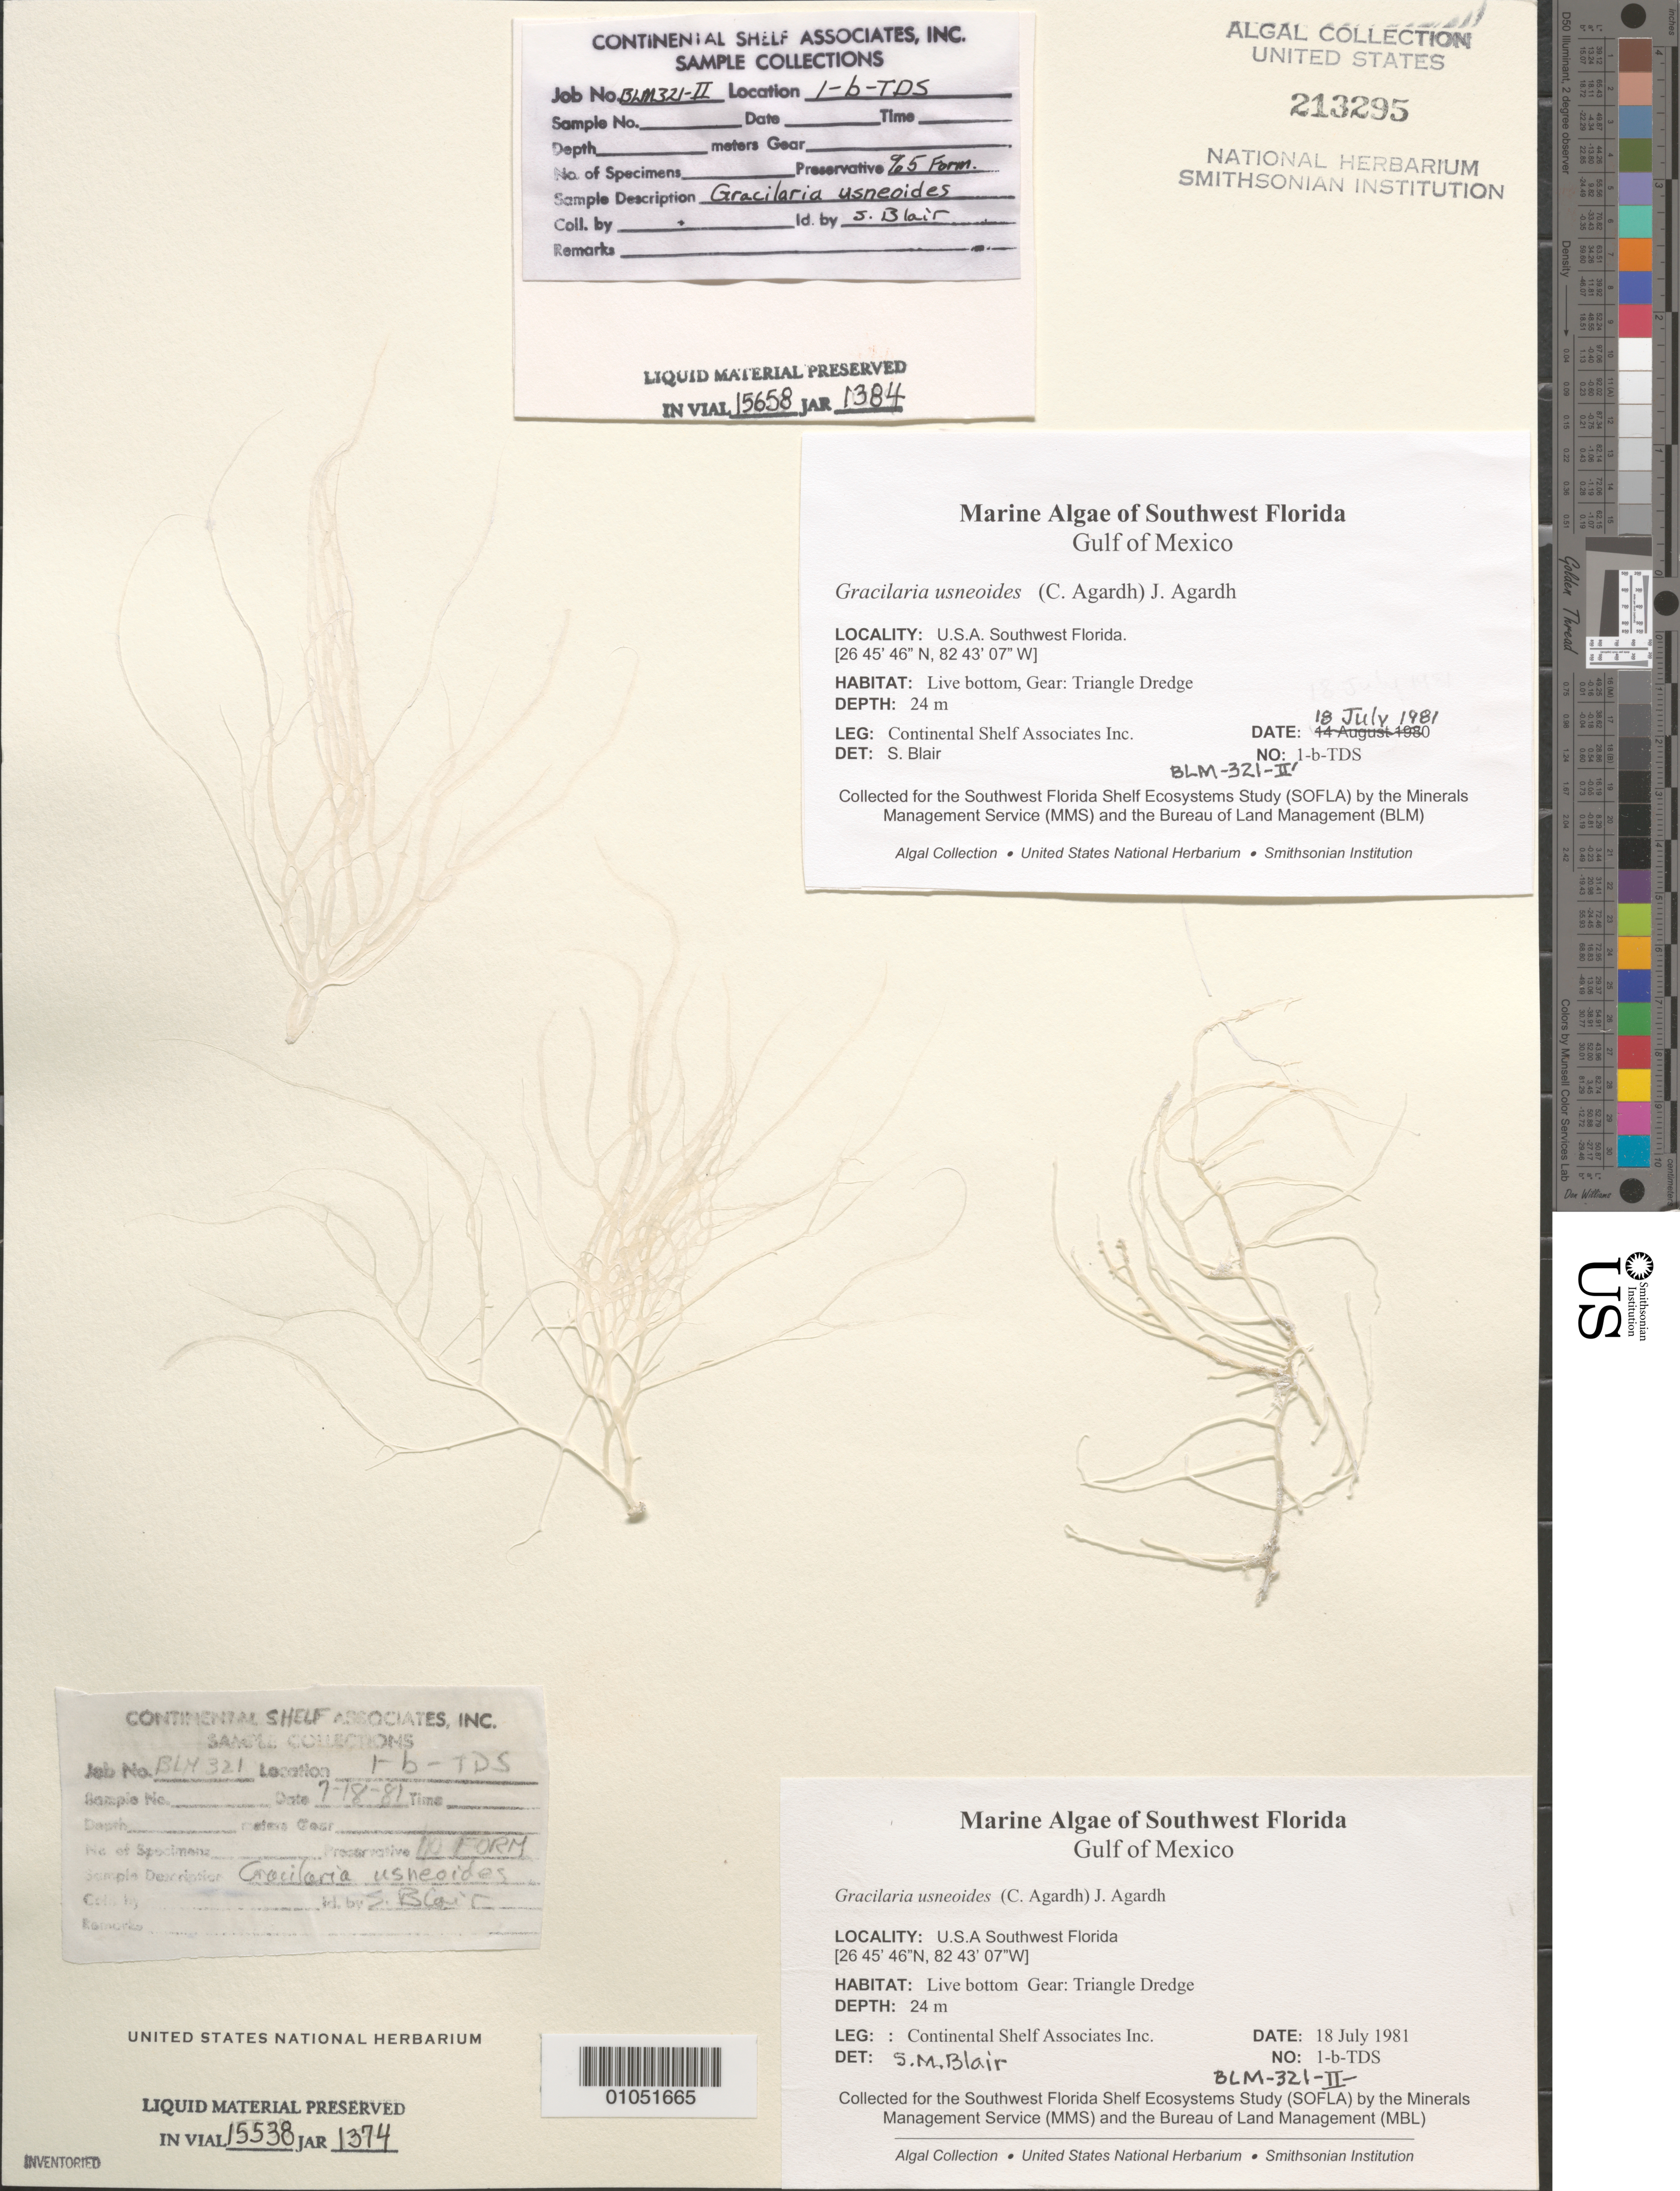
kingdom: Plantae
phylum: Rhodophyta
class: Florideophyceae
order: Gracilariales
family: Gracilariaceae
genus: Gracilaria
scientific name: Gracilaria usneoides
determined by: Blair, S. M.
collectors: Continental Shelf Associates for the MMS/BLM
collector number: BLM-321-II-1-B-TDS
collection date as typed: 18 Jul 1981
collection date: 1981-07-18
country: United States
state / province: Florida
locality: Gulf of Mexico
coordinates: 26 45'46"N, 82 43'07"W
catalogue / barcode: US 213295